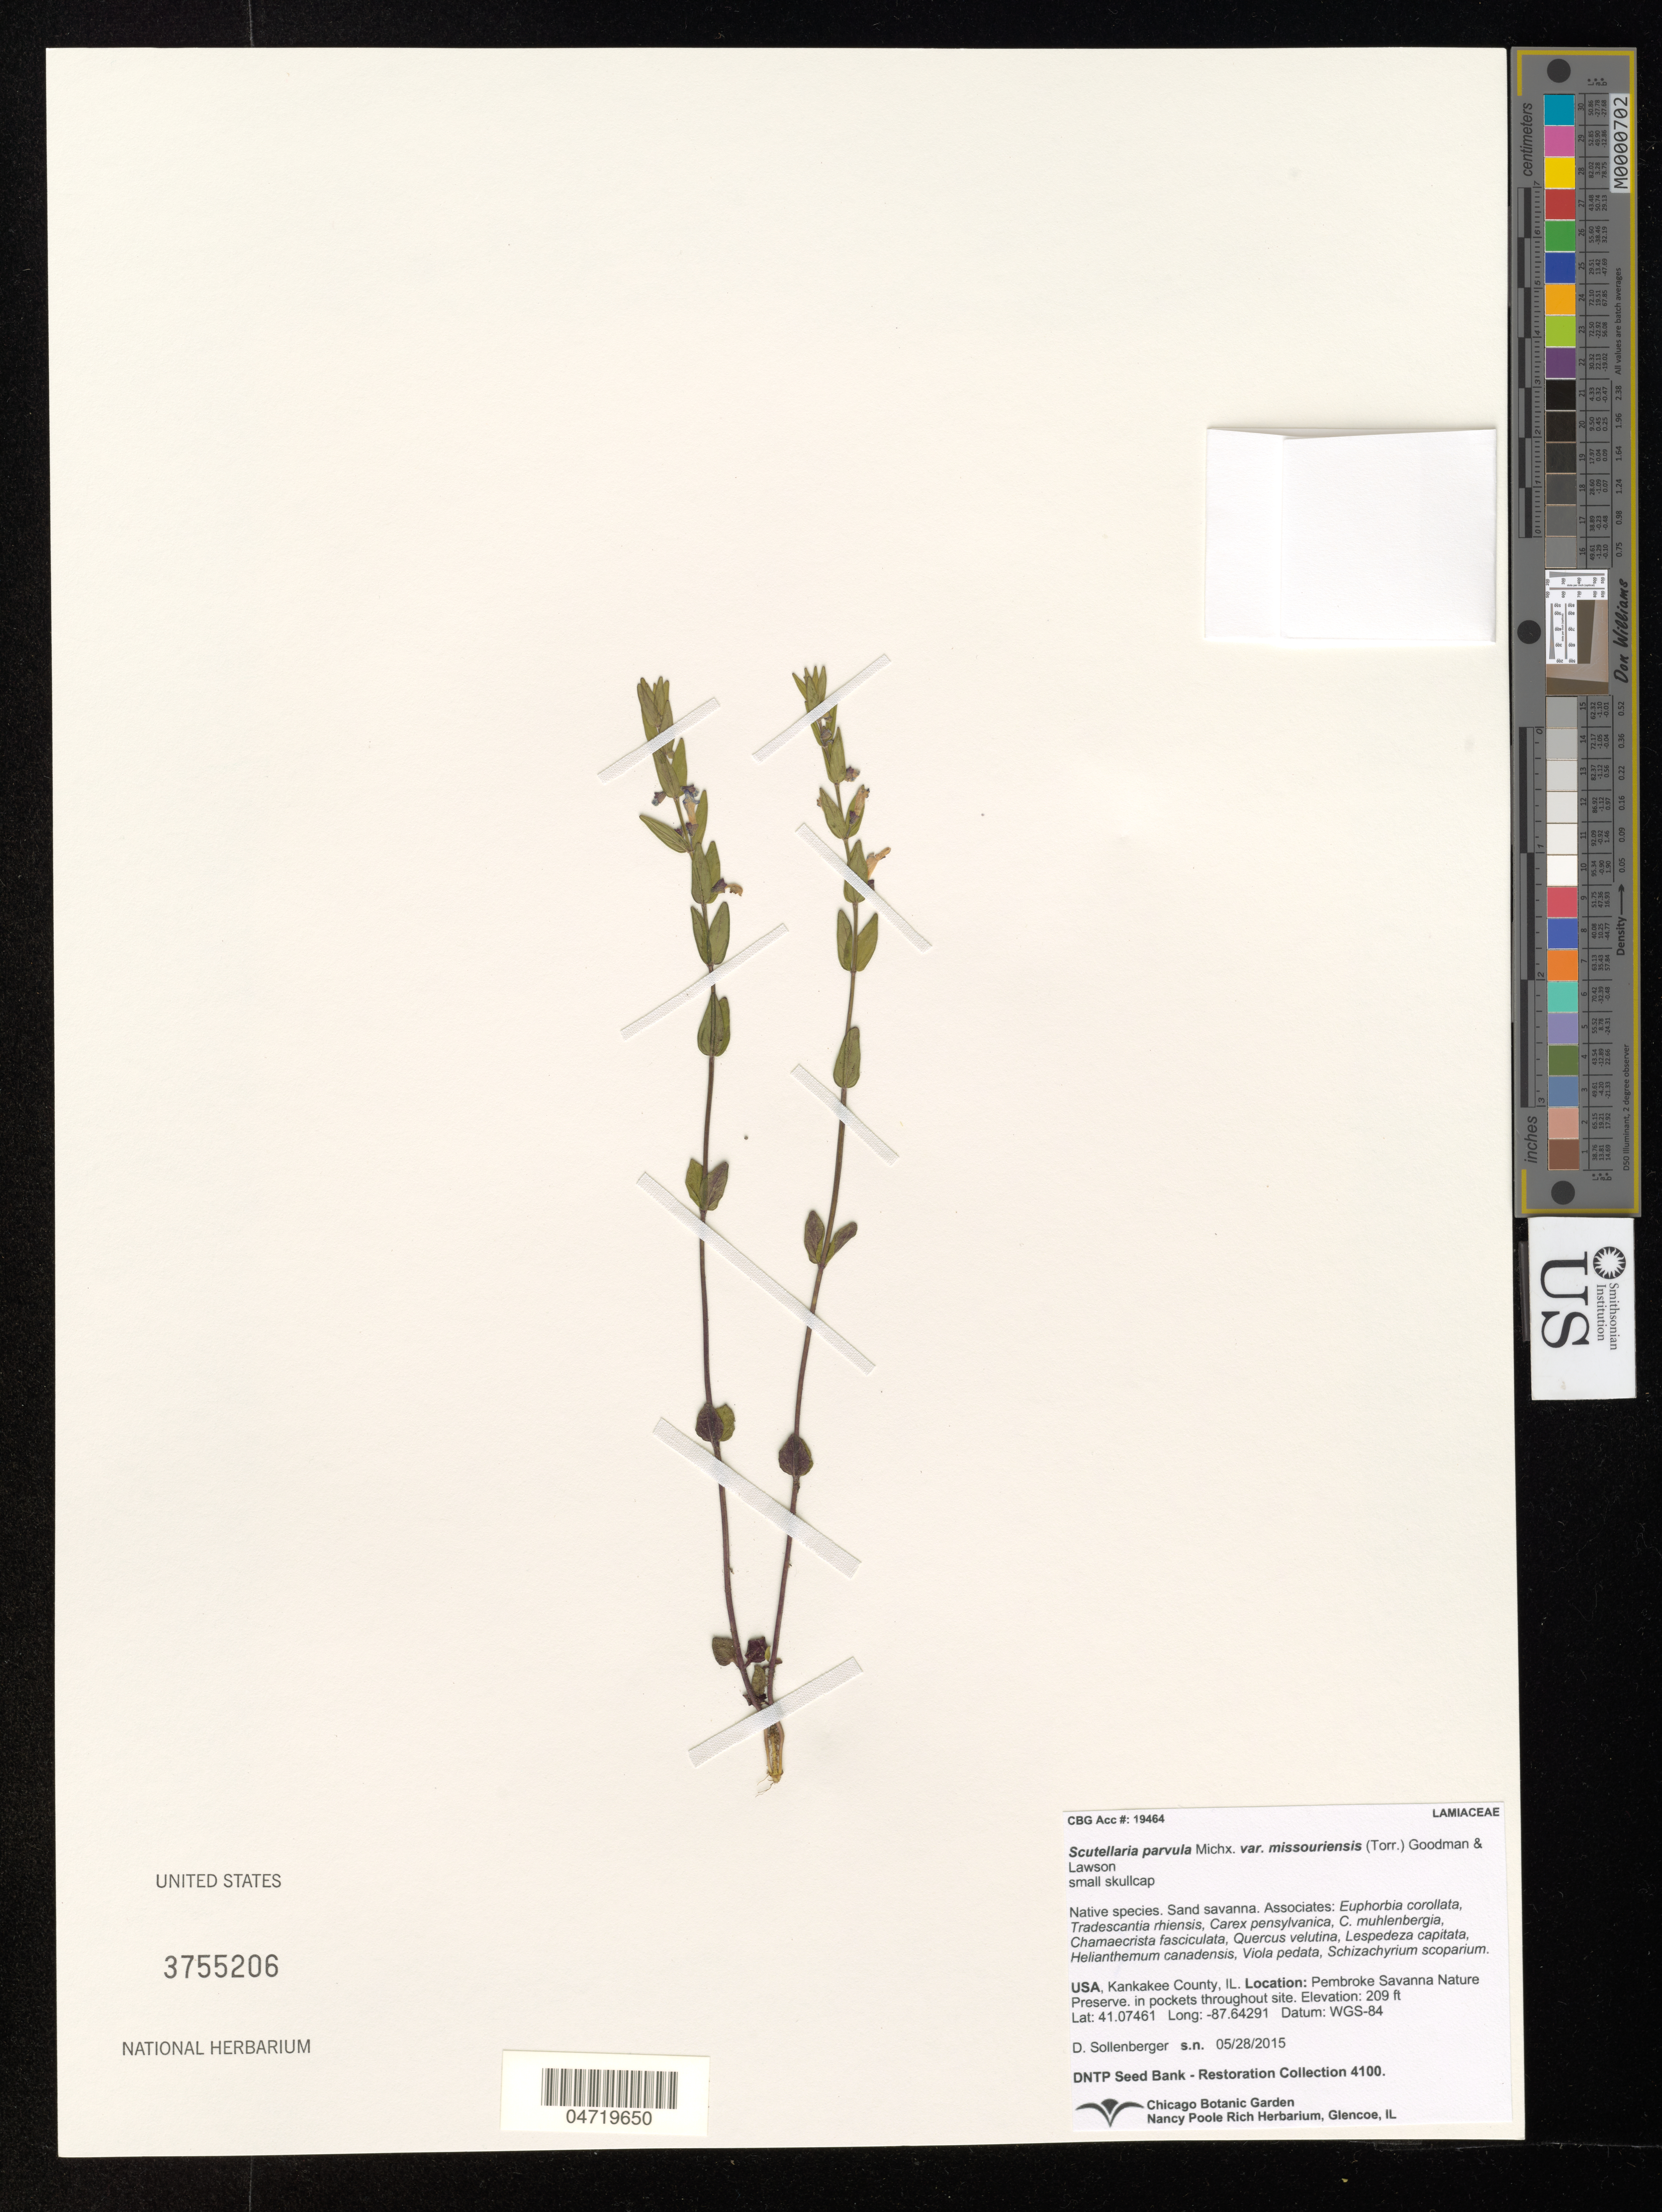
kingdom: Plantae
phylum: Tracheophyta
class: Magnoliopsida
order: Lamiales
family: Lamiaceae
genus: Scutellaria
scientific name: Scutellaria parvula var. missouriensis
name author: (Torr.) Goodman & C.A. Lawson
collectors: D. Sollenberger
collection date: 2015-05-28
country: United States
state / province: Illinois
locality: Kankakee County, IL. Pembroke Savanna Nature Preserve. in pockets throughout site.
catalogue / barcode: US 3755206